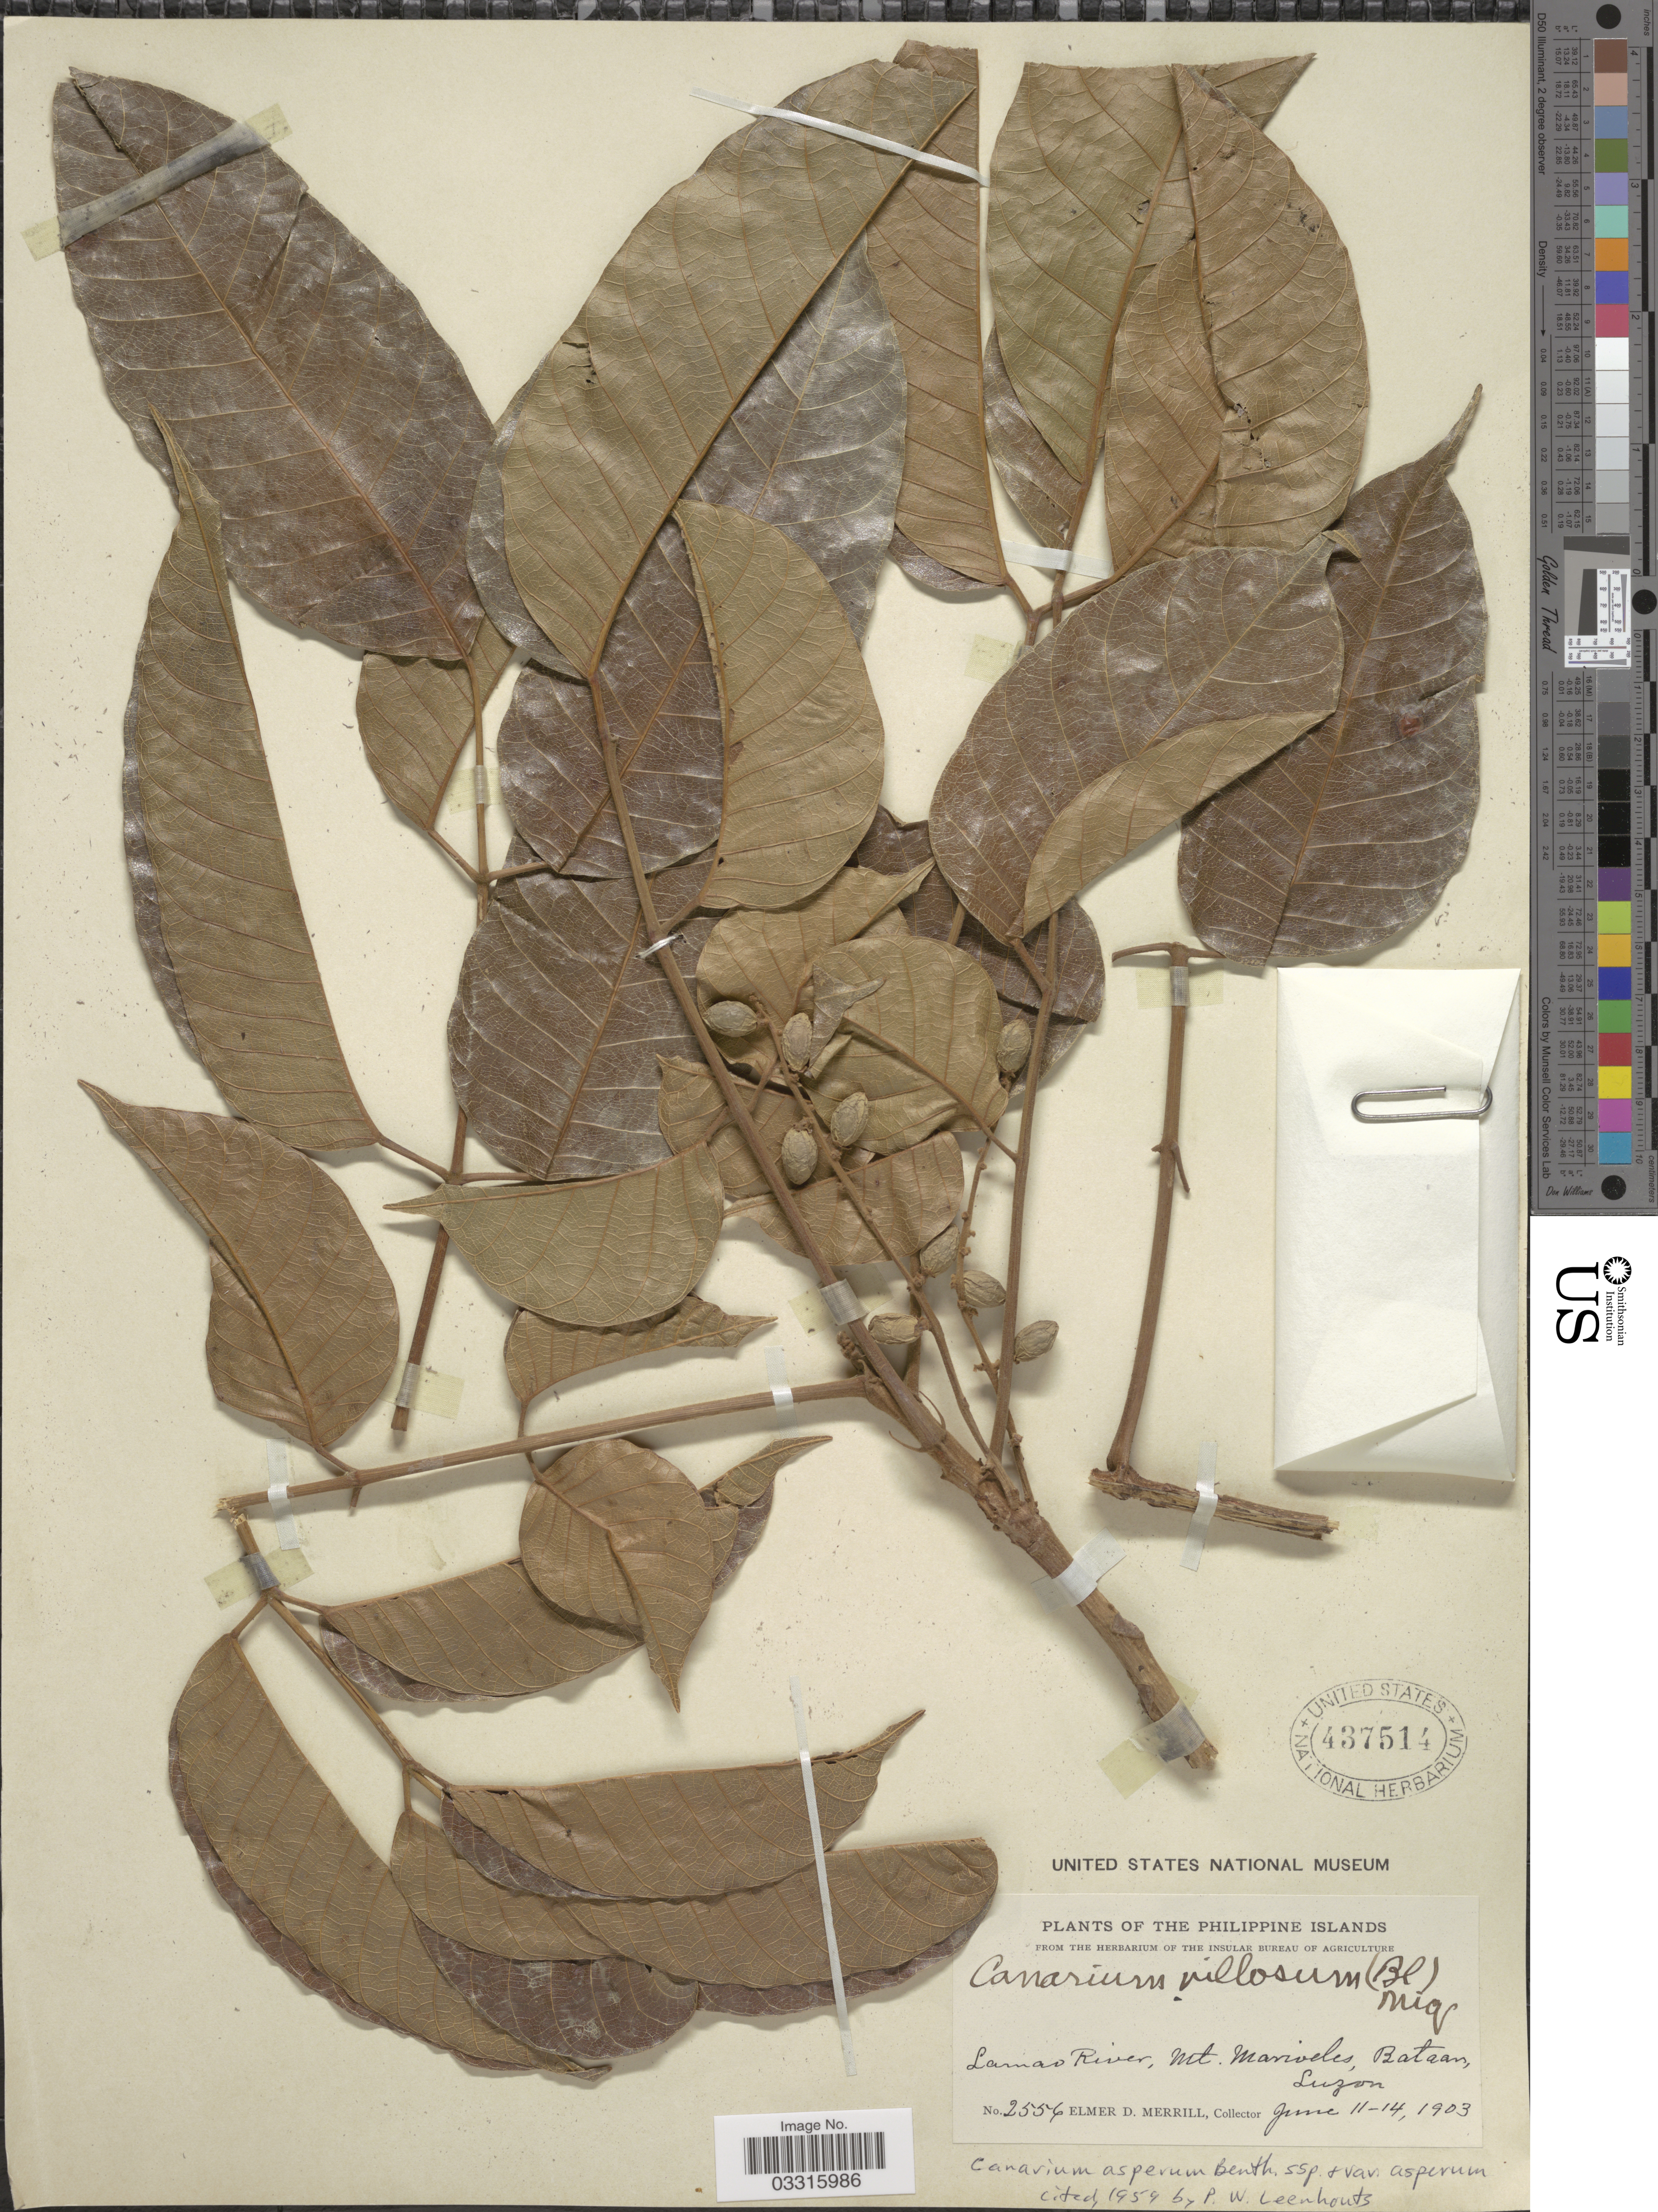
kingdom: Plantae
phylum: Tracheophyta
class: Magnoliopsida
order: Sapindales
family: Burseraceae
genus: Canarium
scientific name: Canarium asperum subsp. asperum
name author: Benth.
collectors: E. D. Merrill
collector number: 2556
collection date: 1903-06-11/1903-06-14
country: Philippines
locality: Lamao River, Mt. Mariveles, Bataan, Luzon.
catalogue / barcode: US 437514